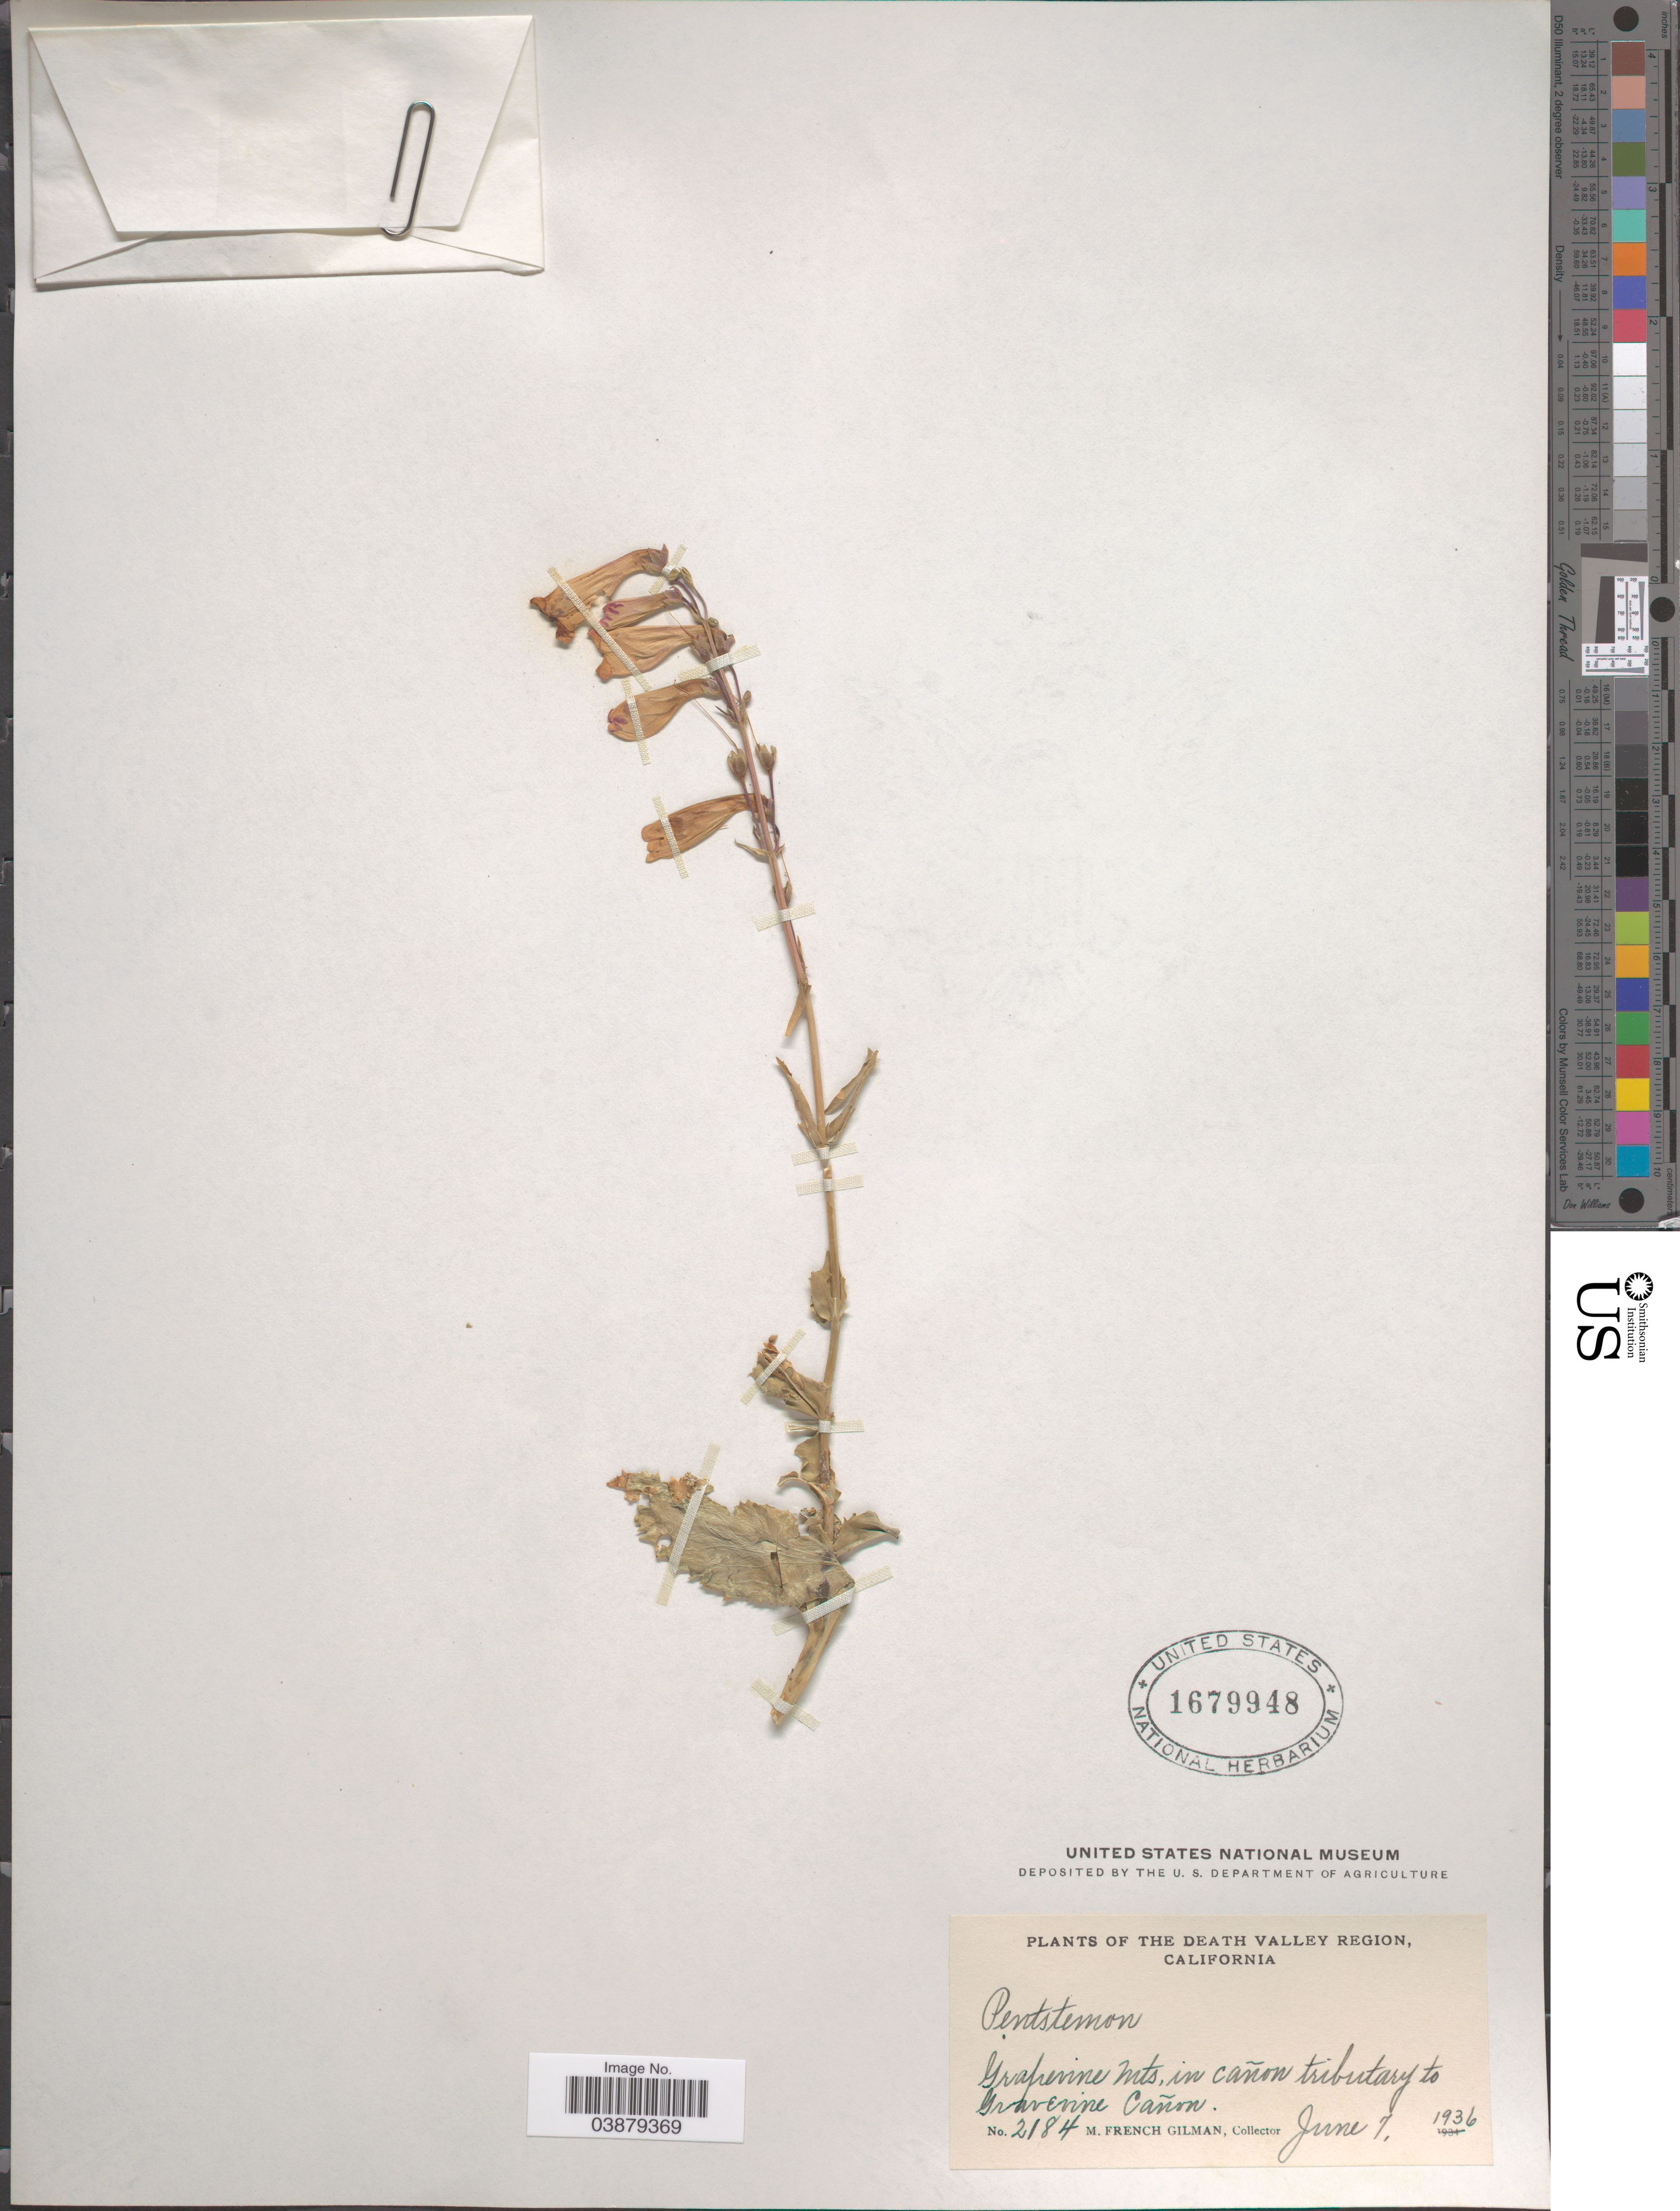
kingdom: Plantae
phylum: Tracheophyta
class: Magnoliopsida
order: Lamiales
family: Plantaginaceae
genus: Penstemon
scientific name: Penstemon sp.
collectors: M. F. Gilman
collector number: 2184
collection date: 1936-06-07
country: United States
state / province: California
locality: The Death Valley Region. Grapevine Mts, in cañon tributary to Gravevine Cañon.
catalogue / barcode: US 1679948